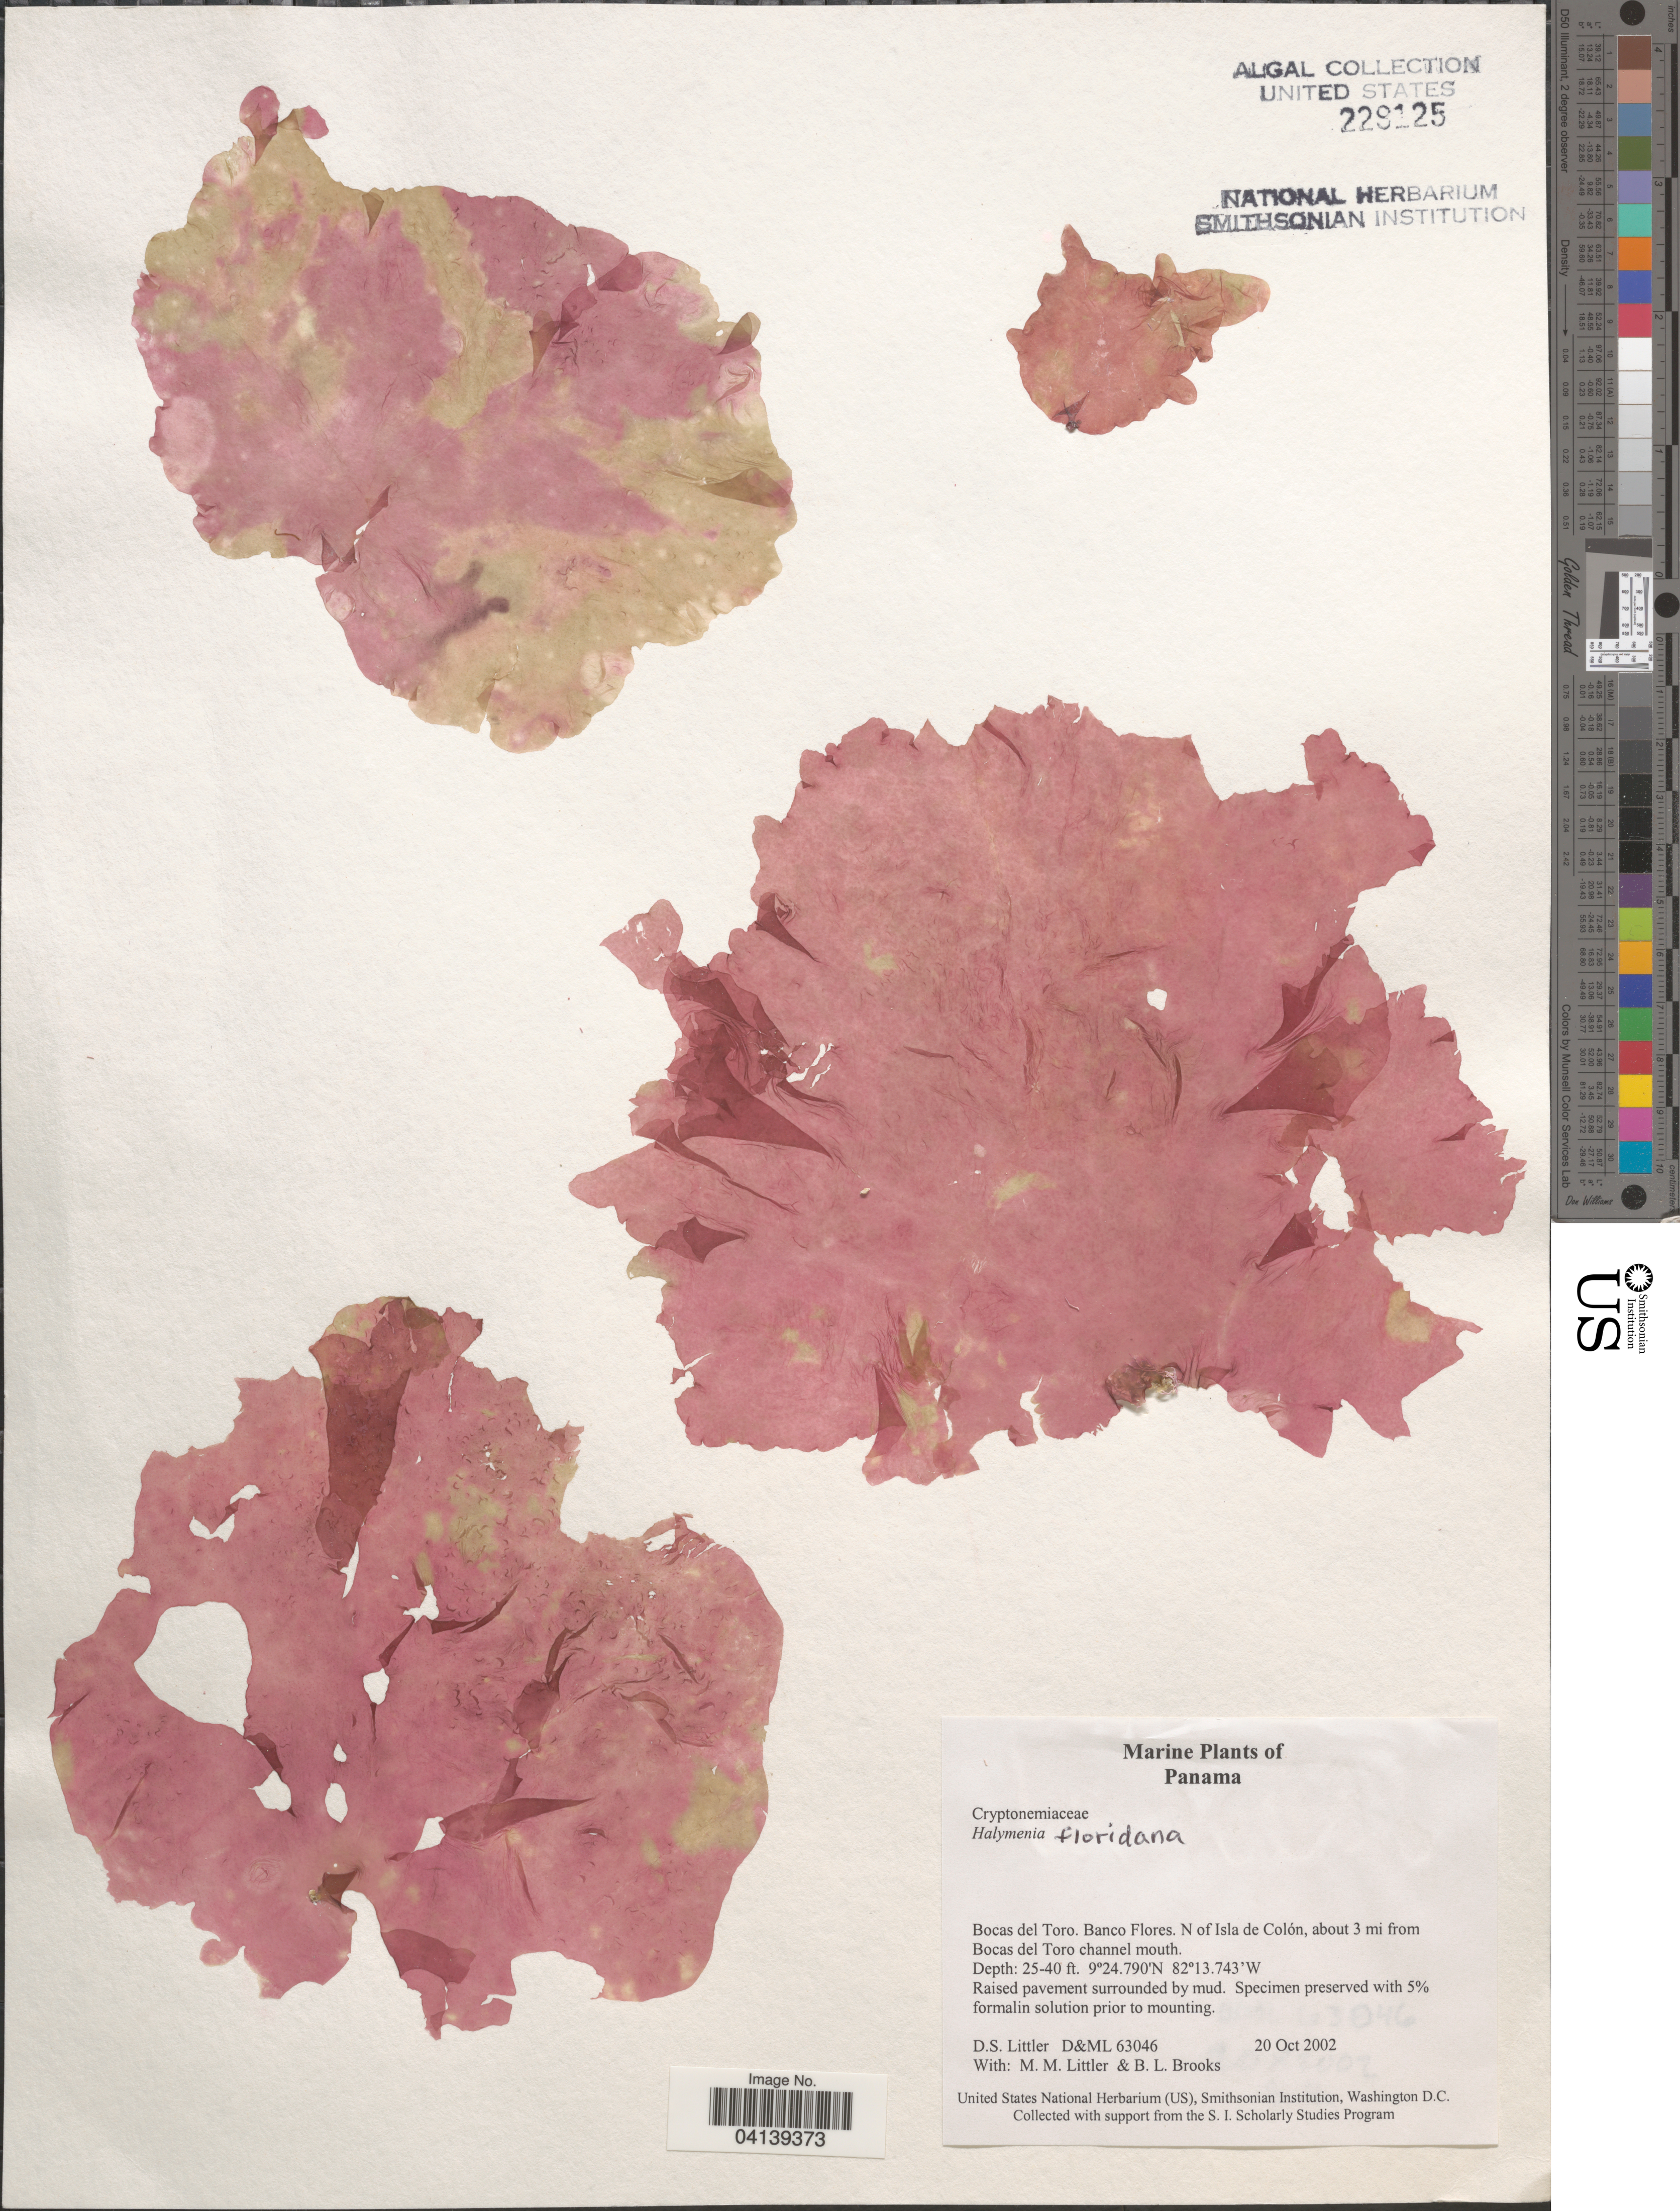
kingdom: Plantae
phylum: Rhodophyta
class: Florideophyceae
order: Halymeniales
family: Halymeniaceae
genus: Halymenia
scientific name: Halymenia floridana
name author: J. Agardh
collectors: D. S. Littler & B. Brooks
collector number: D&ML63046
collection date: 2002-10-20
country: Panama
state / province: Bocas del Toro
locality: Banco Flores. N of Isla de Colón, about 3 mi from Bocas del Toro channel mouth.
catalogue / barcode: US 229125